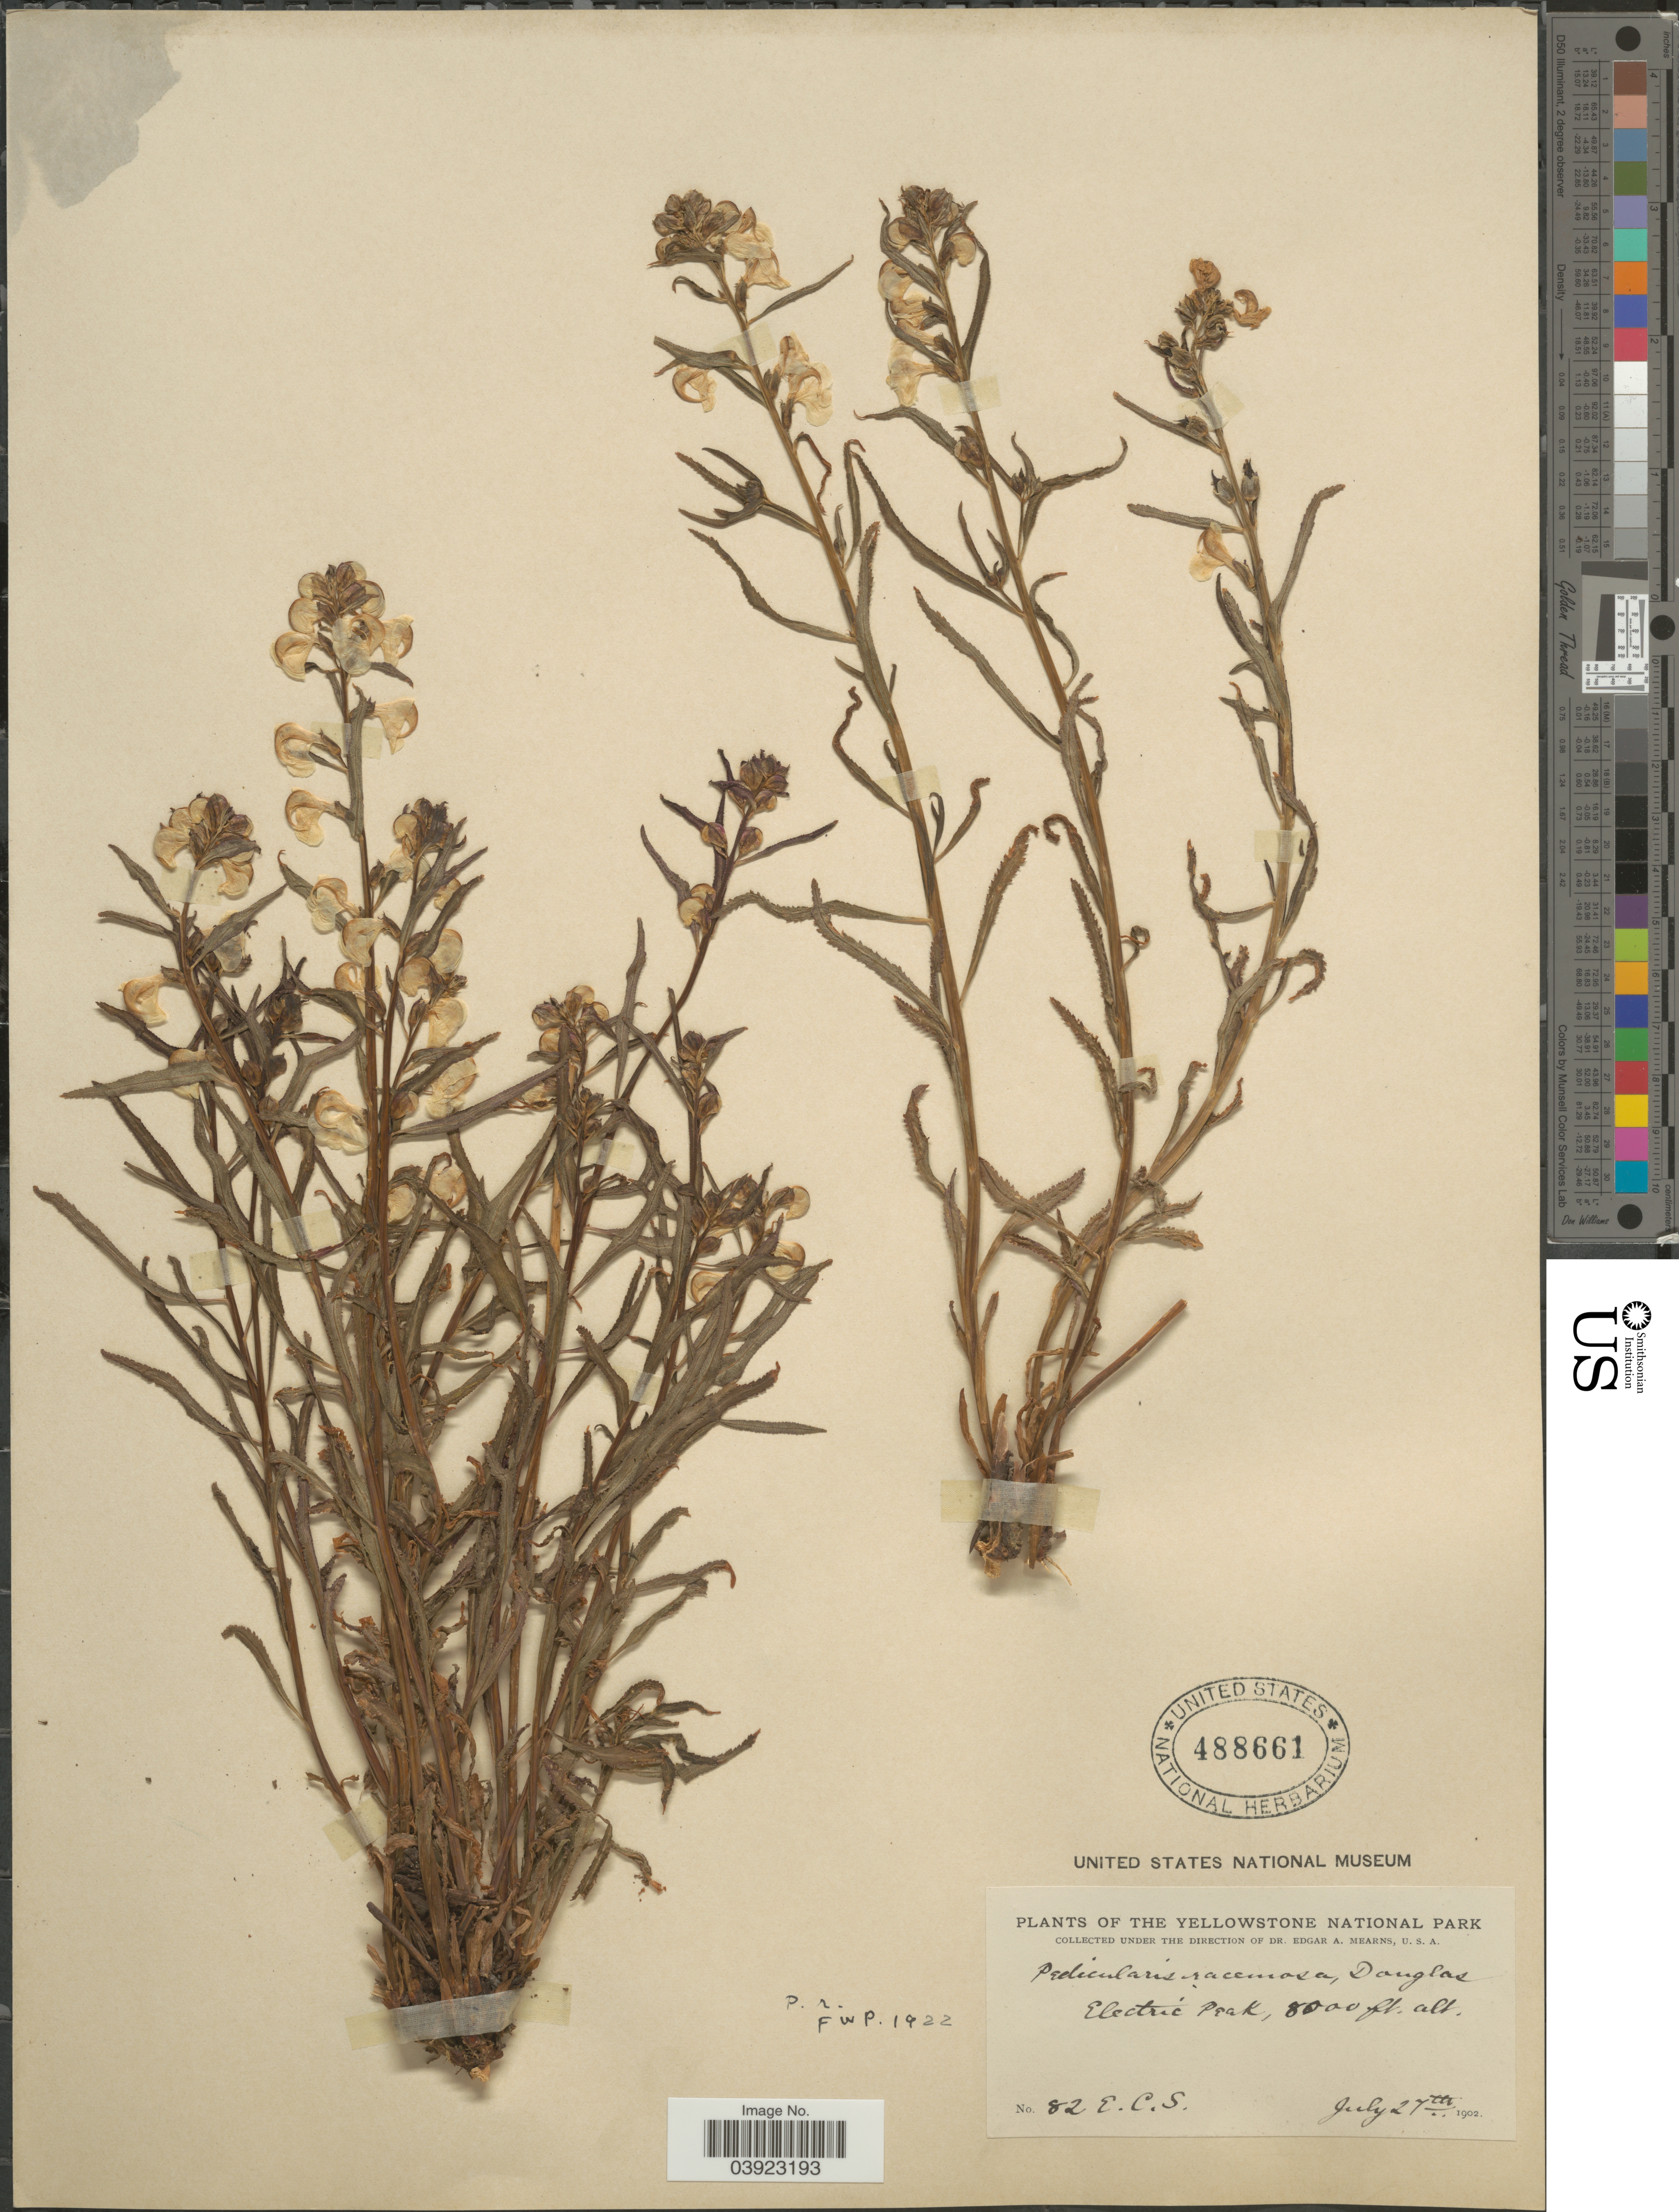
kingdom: Plantae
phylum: Tracheophyta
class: Magnoliopsida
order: Lamiales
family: Orobanchaceae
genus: Pedicularis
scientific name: Pedicularis racemosa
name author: Douglas ex Benth.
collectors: E. C. Smith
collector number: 82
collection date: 1902-07-27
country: United States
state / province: Montana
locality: Yellowstone National Park. Electric Peak.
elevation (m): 2438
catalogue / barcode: US 488661